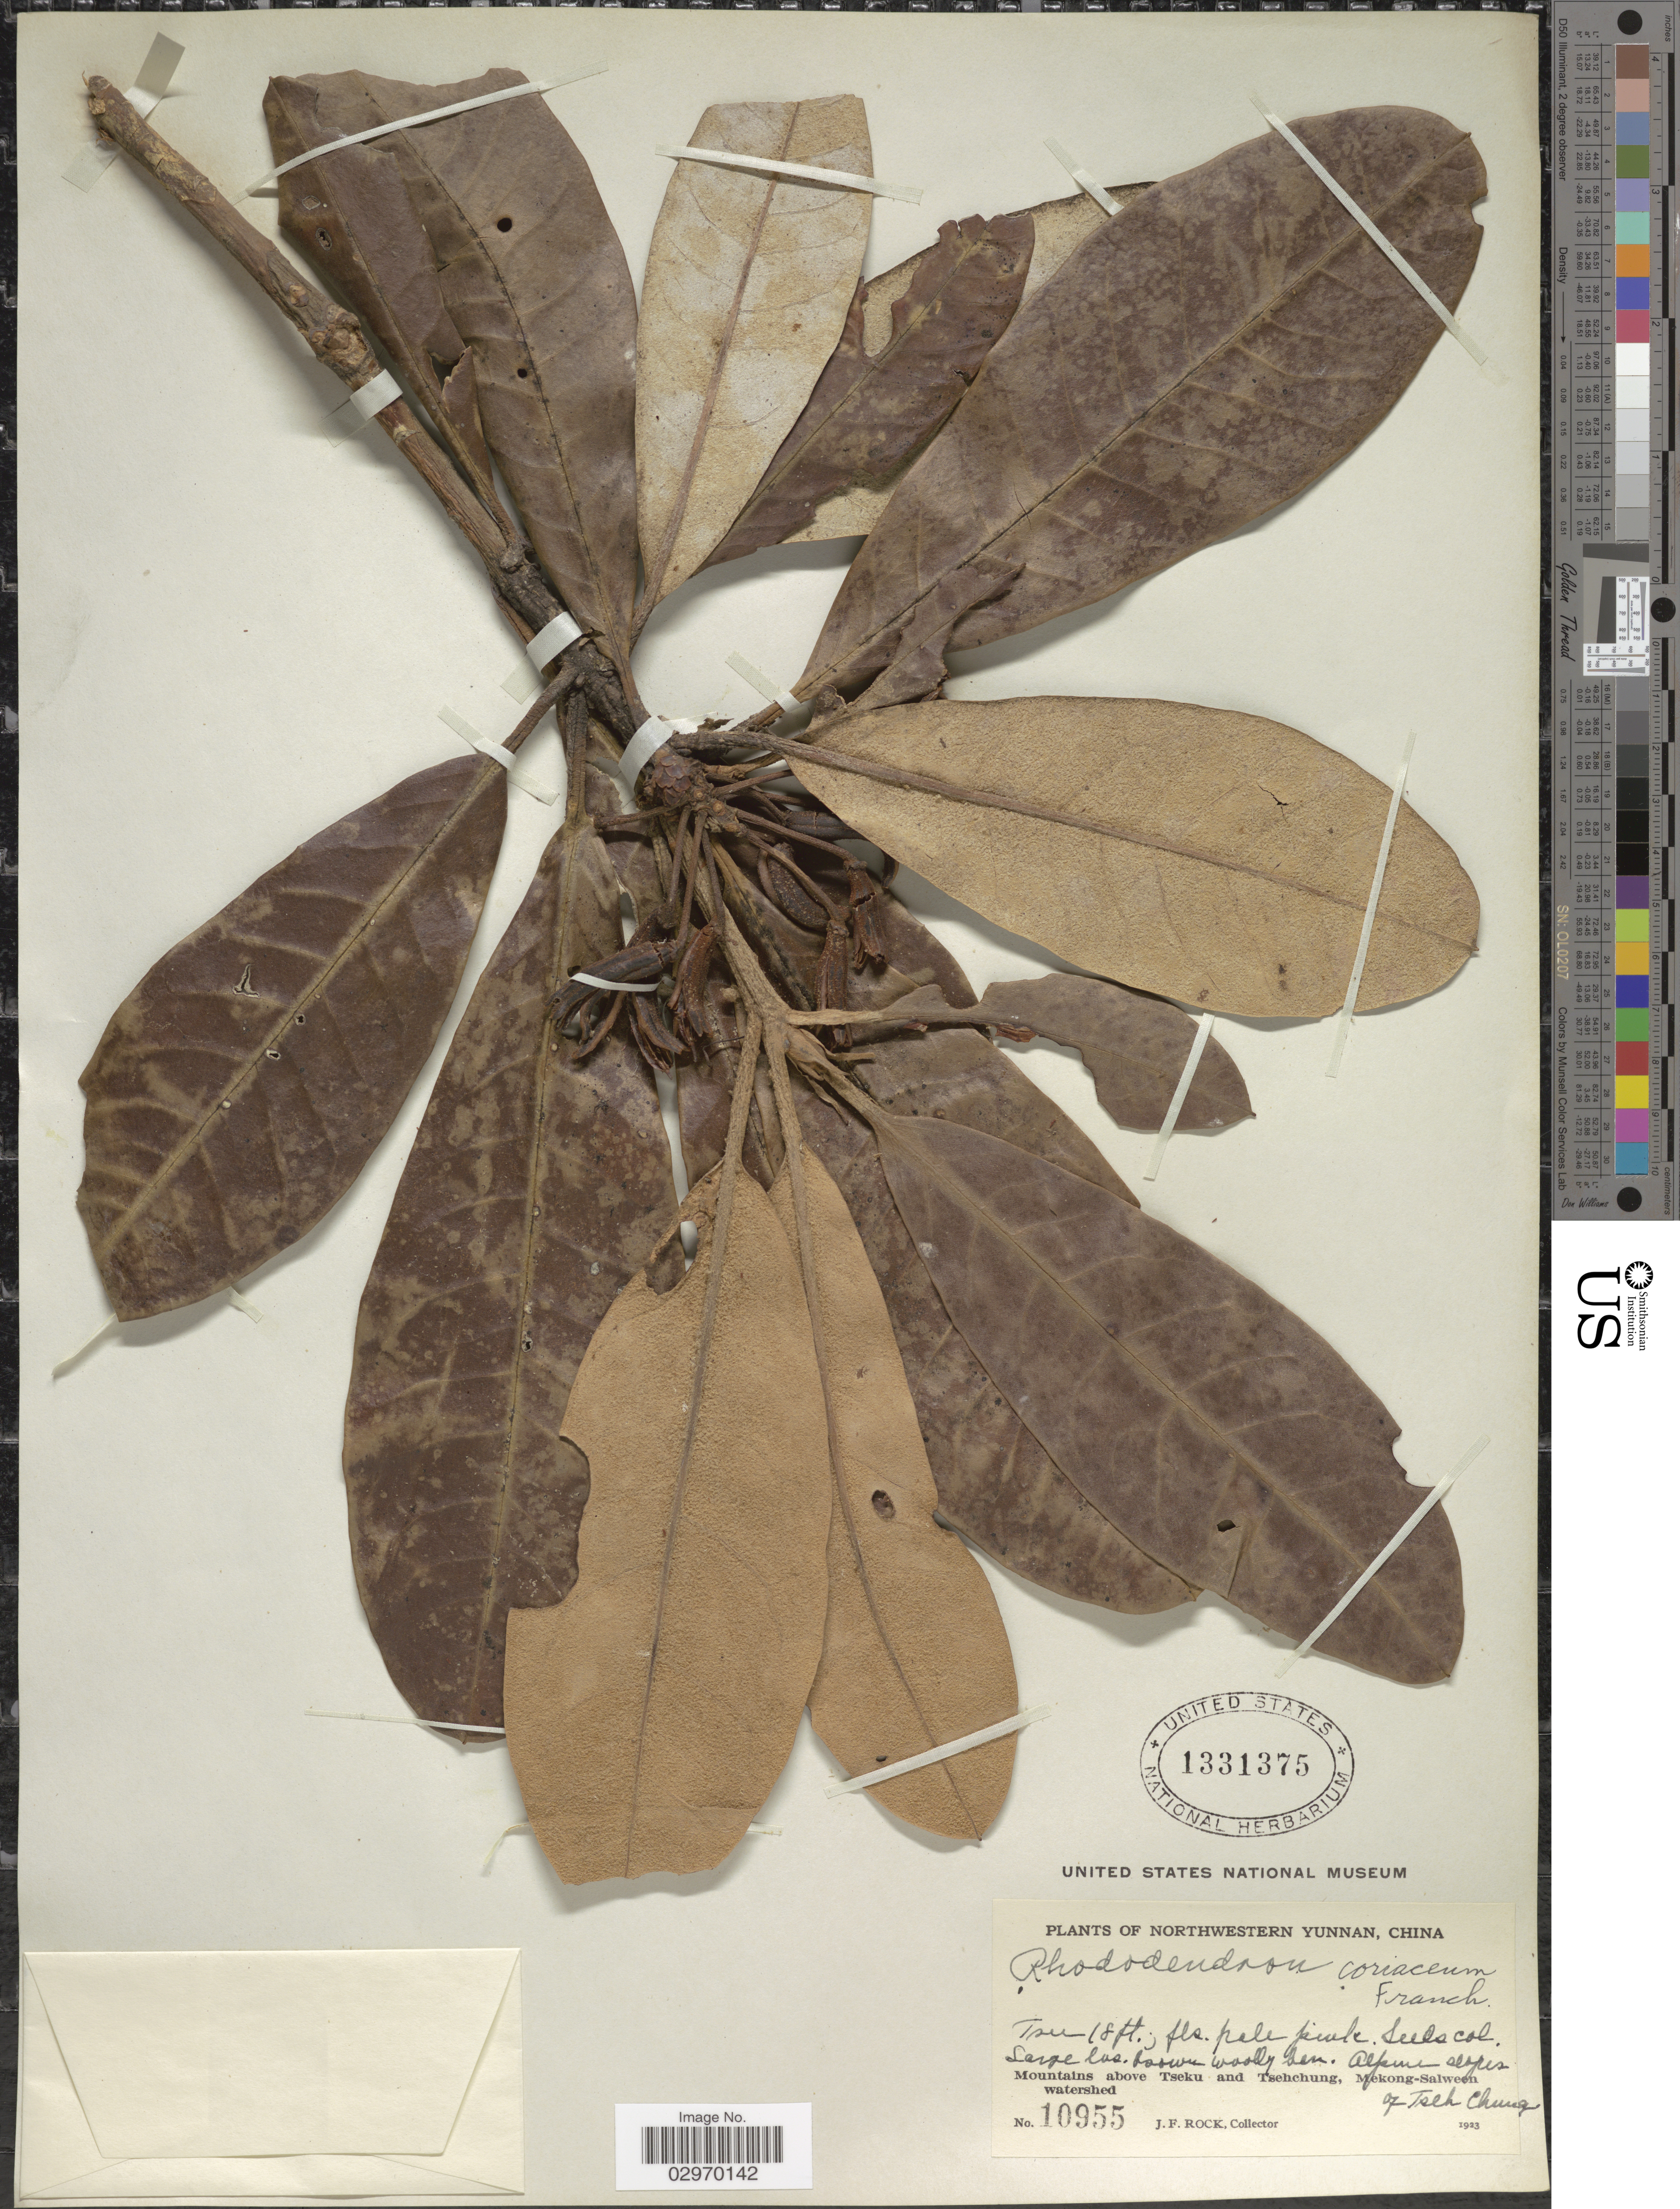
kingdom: Plantae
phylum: Tracheophyta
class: Magnoliopsida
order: Ericales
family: Ericaceae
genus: Rhododendron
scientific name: Rhododendron coriaceum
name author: Franch.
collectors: J. Rock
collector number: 10955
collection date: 1923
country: China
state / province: Yunnan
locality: Northwestern Yunnan. Alpine slopes of Tseh Chung. Mountains above Tseku and Tsehchung, Mekong-Salween watershed.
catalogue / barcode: US 1331375